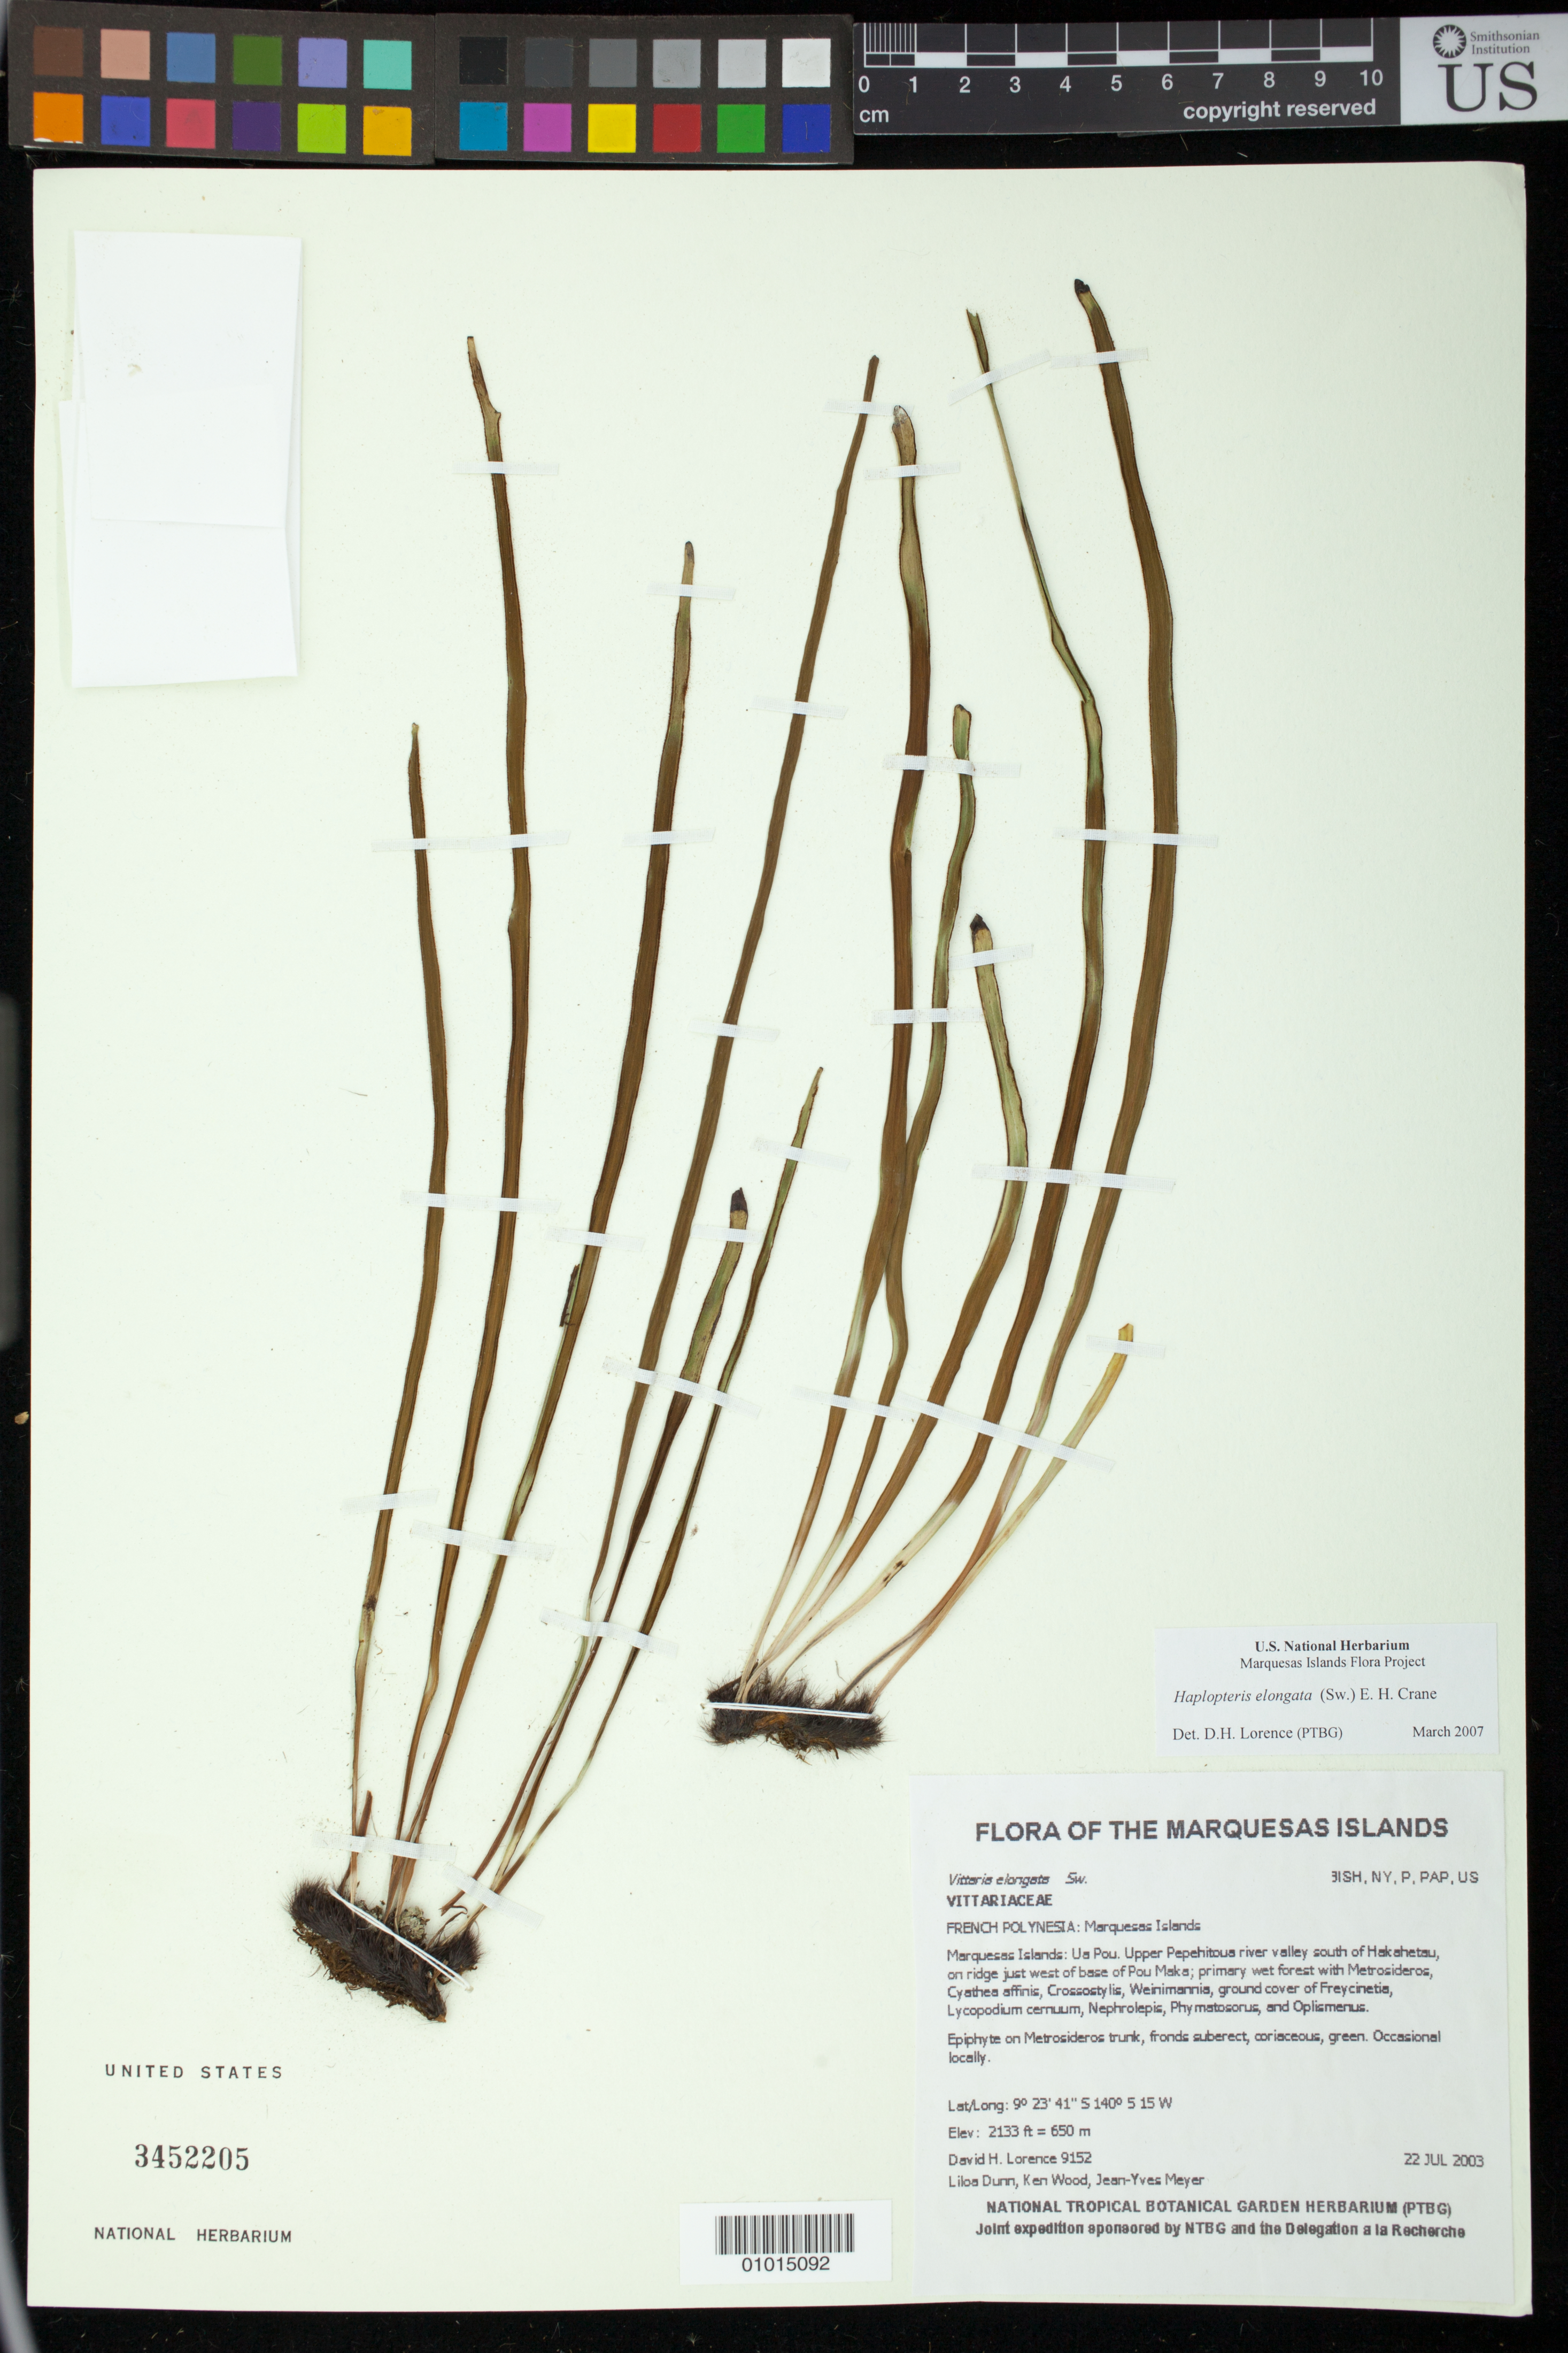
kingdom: Plantae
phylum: Tracheophyta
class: Polypodiopsida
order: Polypodiales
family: Pteridaceae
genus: Haplopteris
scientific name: Haplopteris elongata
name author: (Sw.) Crane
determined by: Lorence, David H., (PTBG), National Tropical Botanical Garden (UNITED STATES)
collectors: D. Lorence, L. Dunn, K. R. Wood & J.-Y. Meyer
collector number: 9152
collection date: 2003-07-22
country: French Polynesia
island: Ua Pou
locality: Upper Pepehitoua river valley south of Hakahetau, on ridge just west of base of Pou Maka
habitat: Primary wet forest; Occasional locally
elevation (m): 650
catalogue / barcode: US 3452205